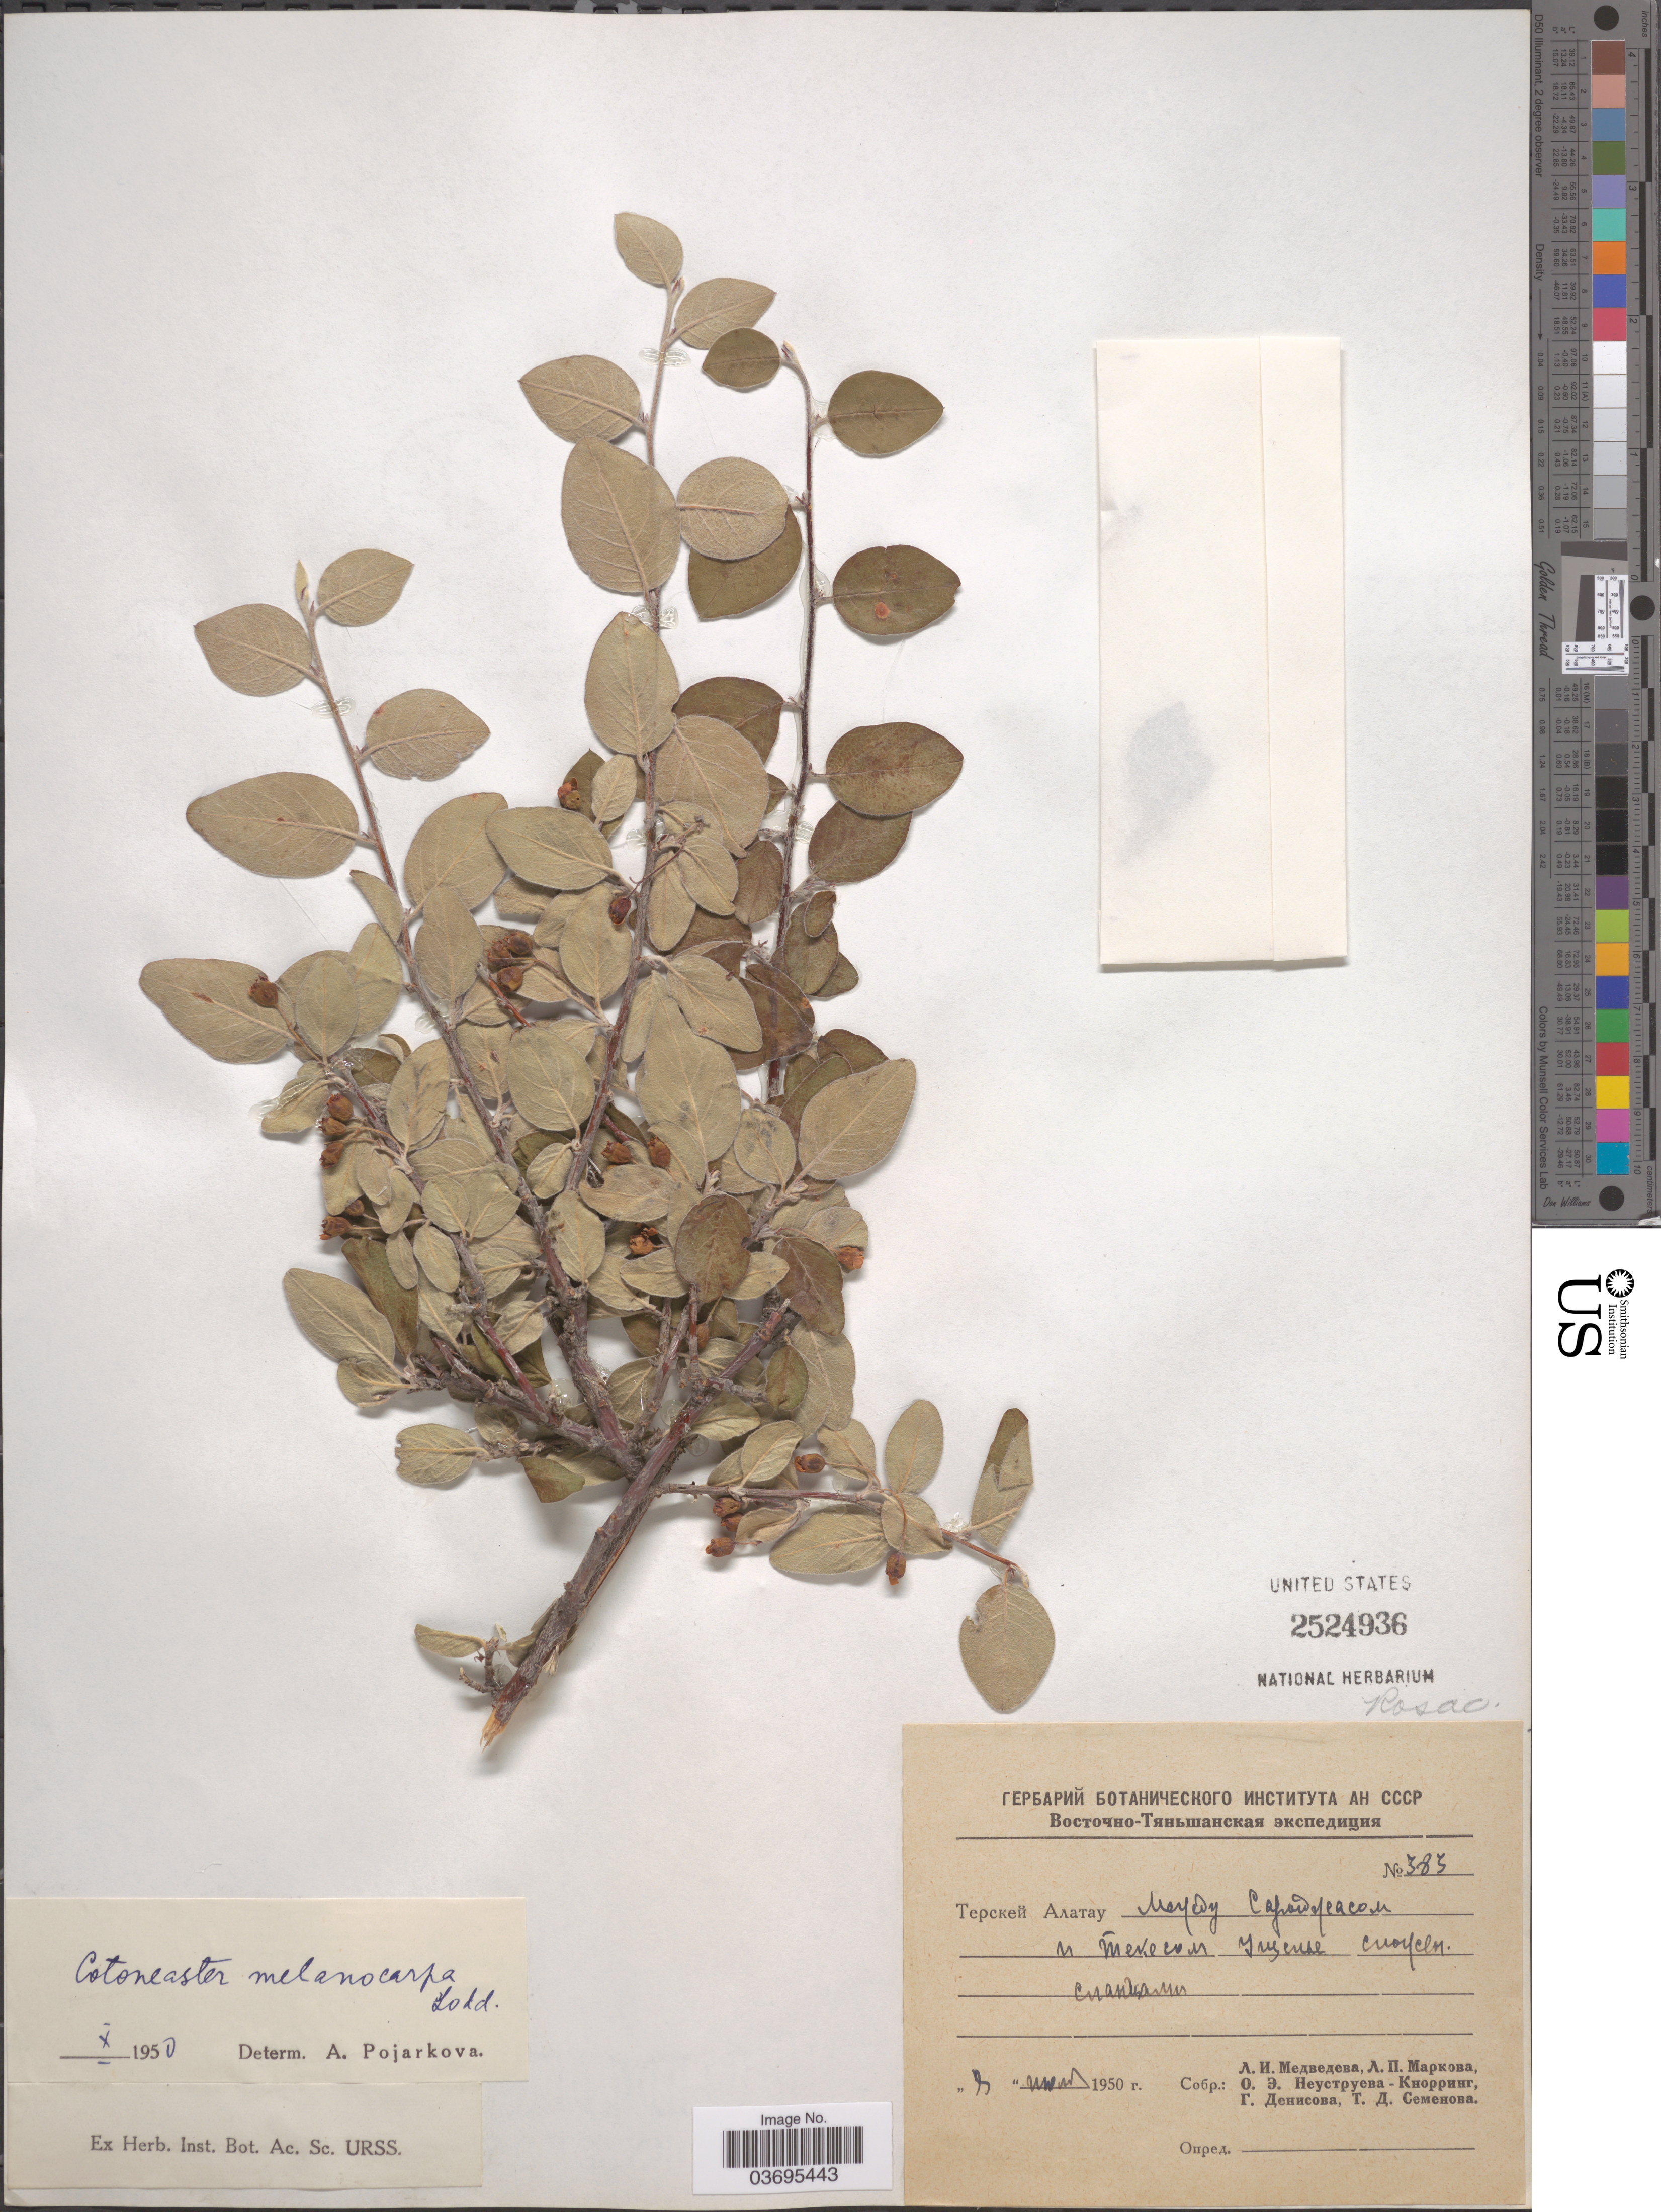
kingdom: Plantae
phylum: Tracheophyta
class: Magnoliopsida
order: Rosales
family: Rosaceae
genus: Cotoneaster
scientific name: Cotoneaster melanocarpus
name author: Conrad L. Loddiges, G. Loddiges & W. Loddiges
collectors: L. Medvedeva, L. Markova, O. Neustrueva-Knorring, G. Denisova & T. Semenova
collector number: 385*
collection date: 1950-07-08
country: Kyrgyzstan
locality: Terskey Ala-Too, between Sarydzhas and Tekes.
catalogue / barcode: US 2524936